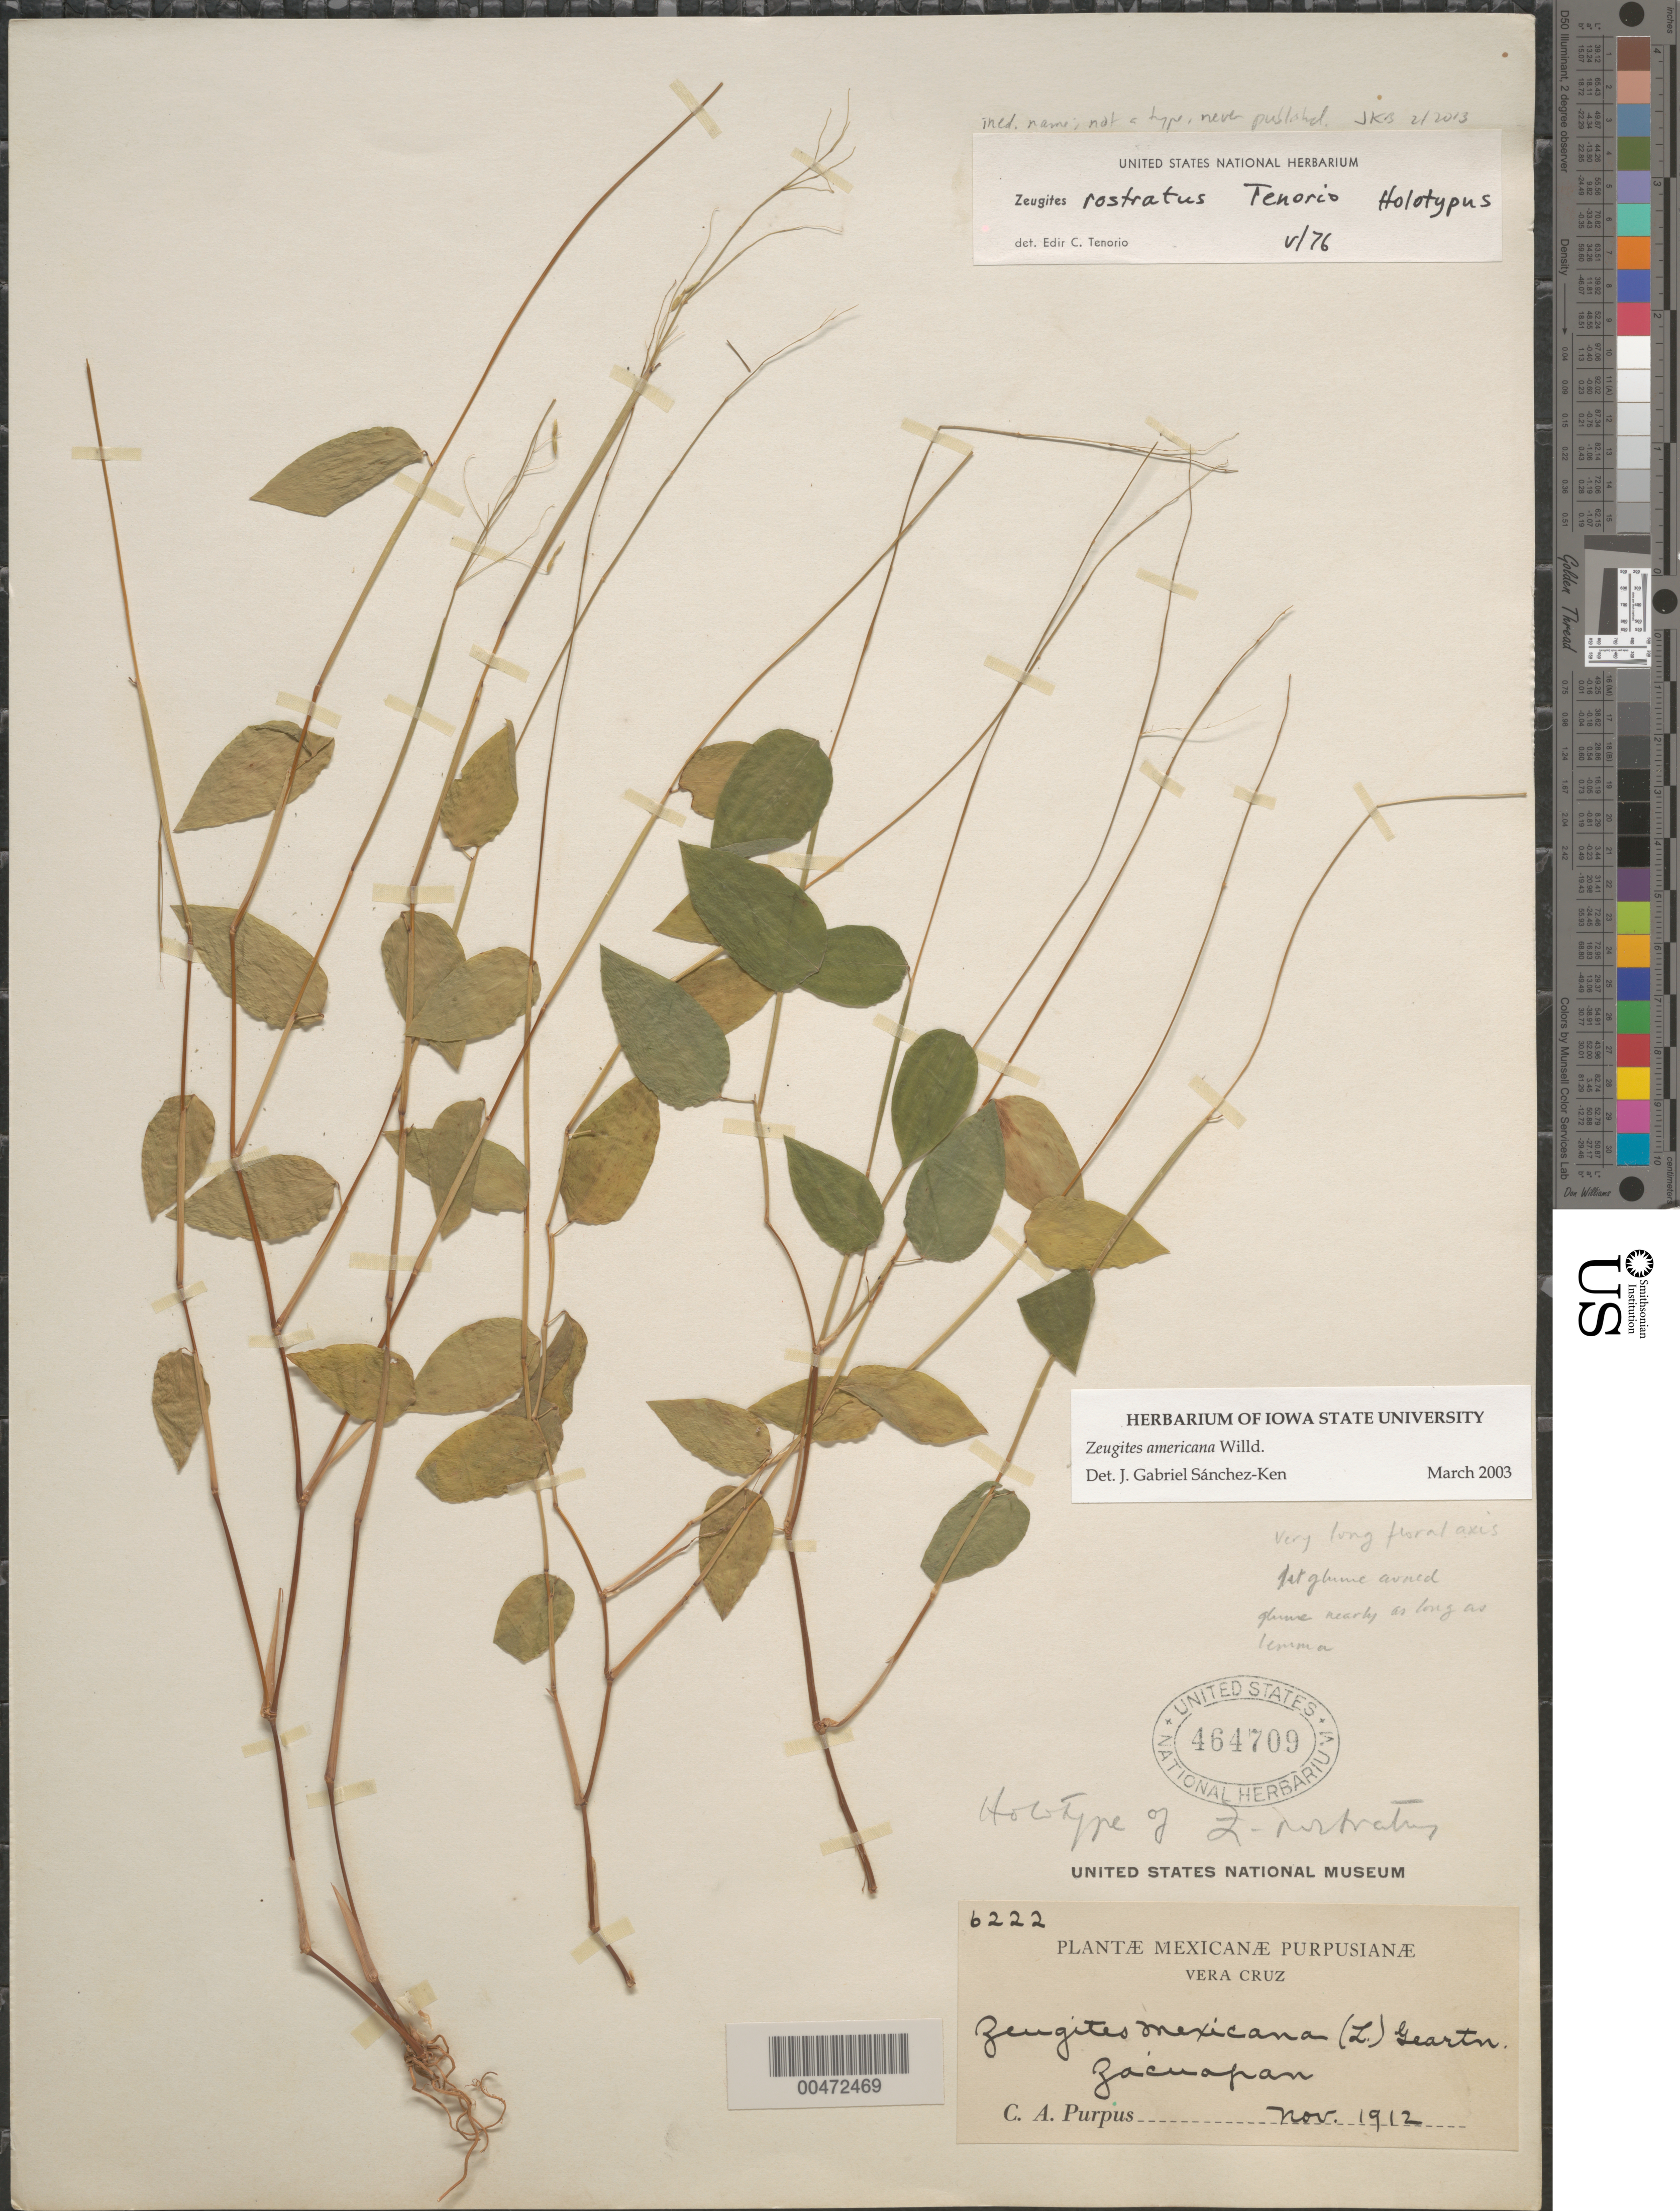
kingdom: Plantae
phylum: Tracheophyta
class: Liliopsida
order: Poales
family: Poaceae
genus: Zeugites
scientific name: Zeugites americanus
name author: Willd.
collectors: C. A. Purpus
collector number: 6222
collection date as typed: Nov 1912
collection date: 1912-11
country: Mexico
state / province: Veracruz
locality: Zacuapan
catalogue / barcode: US 464709